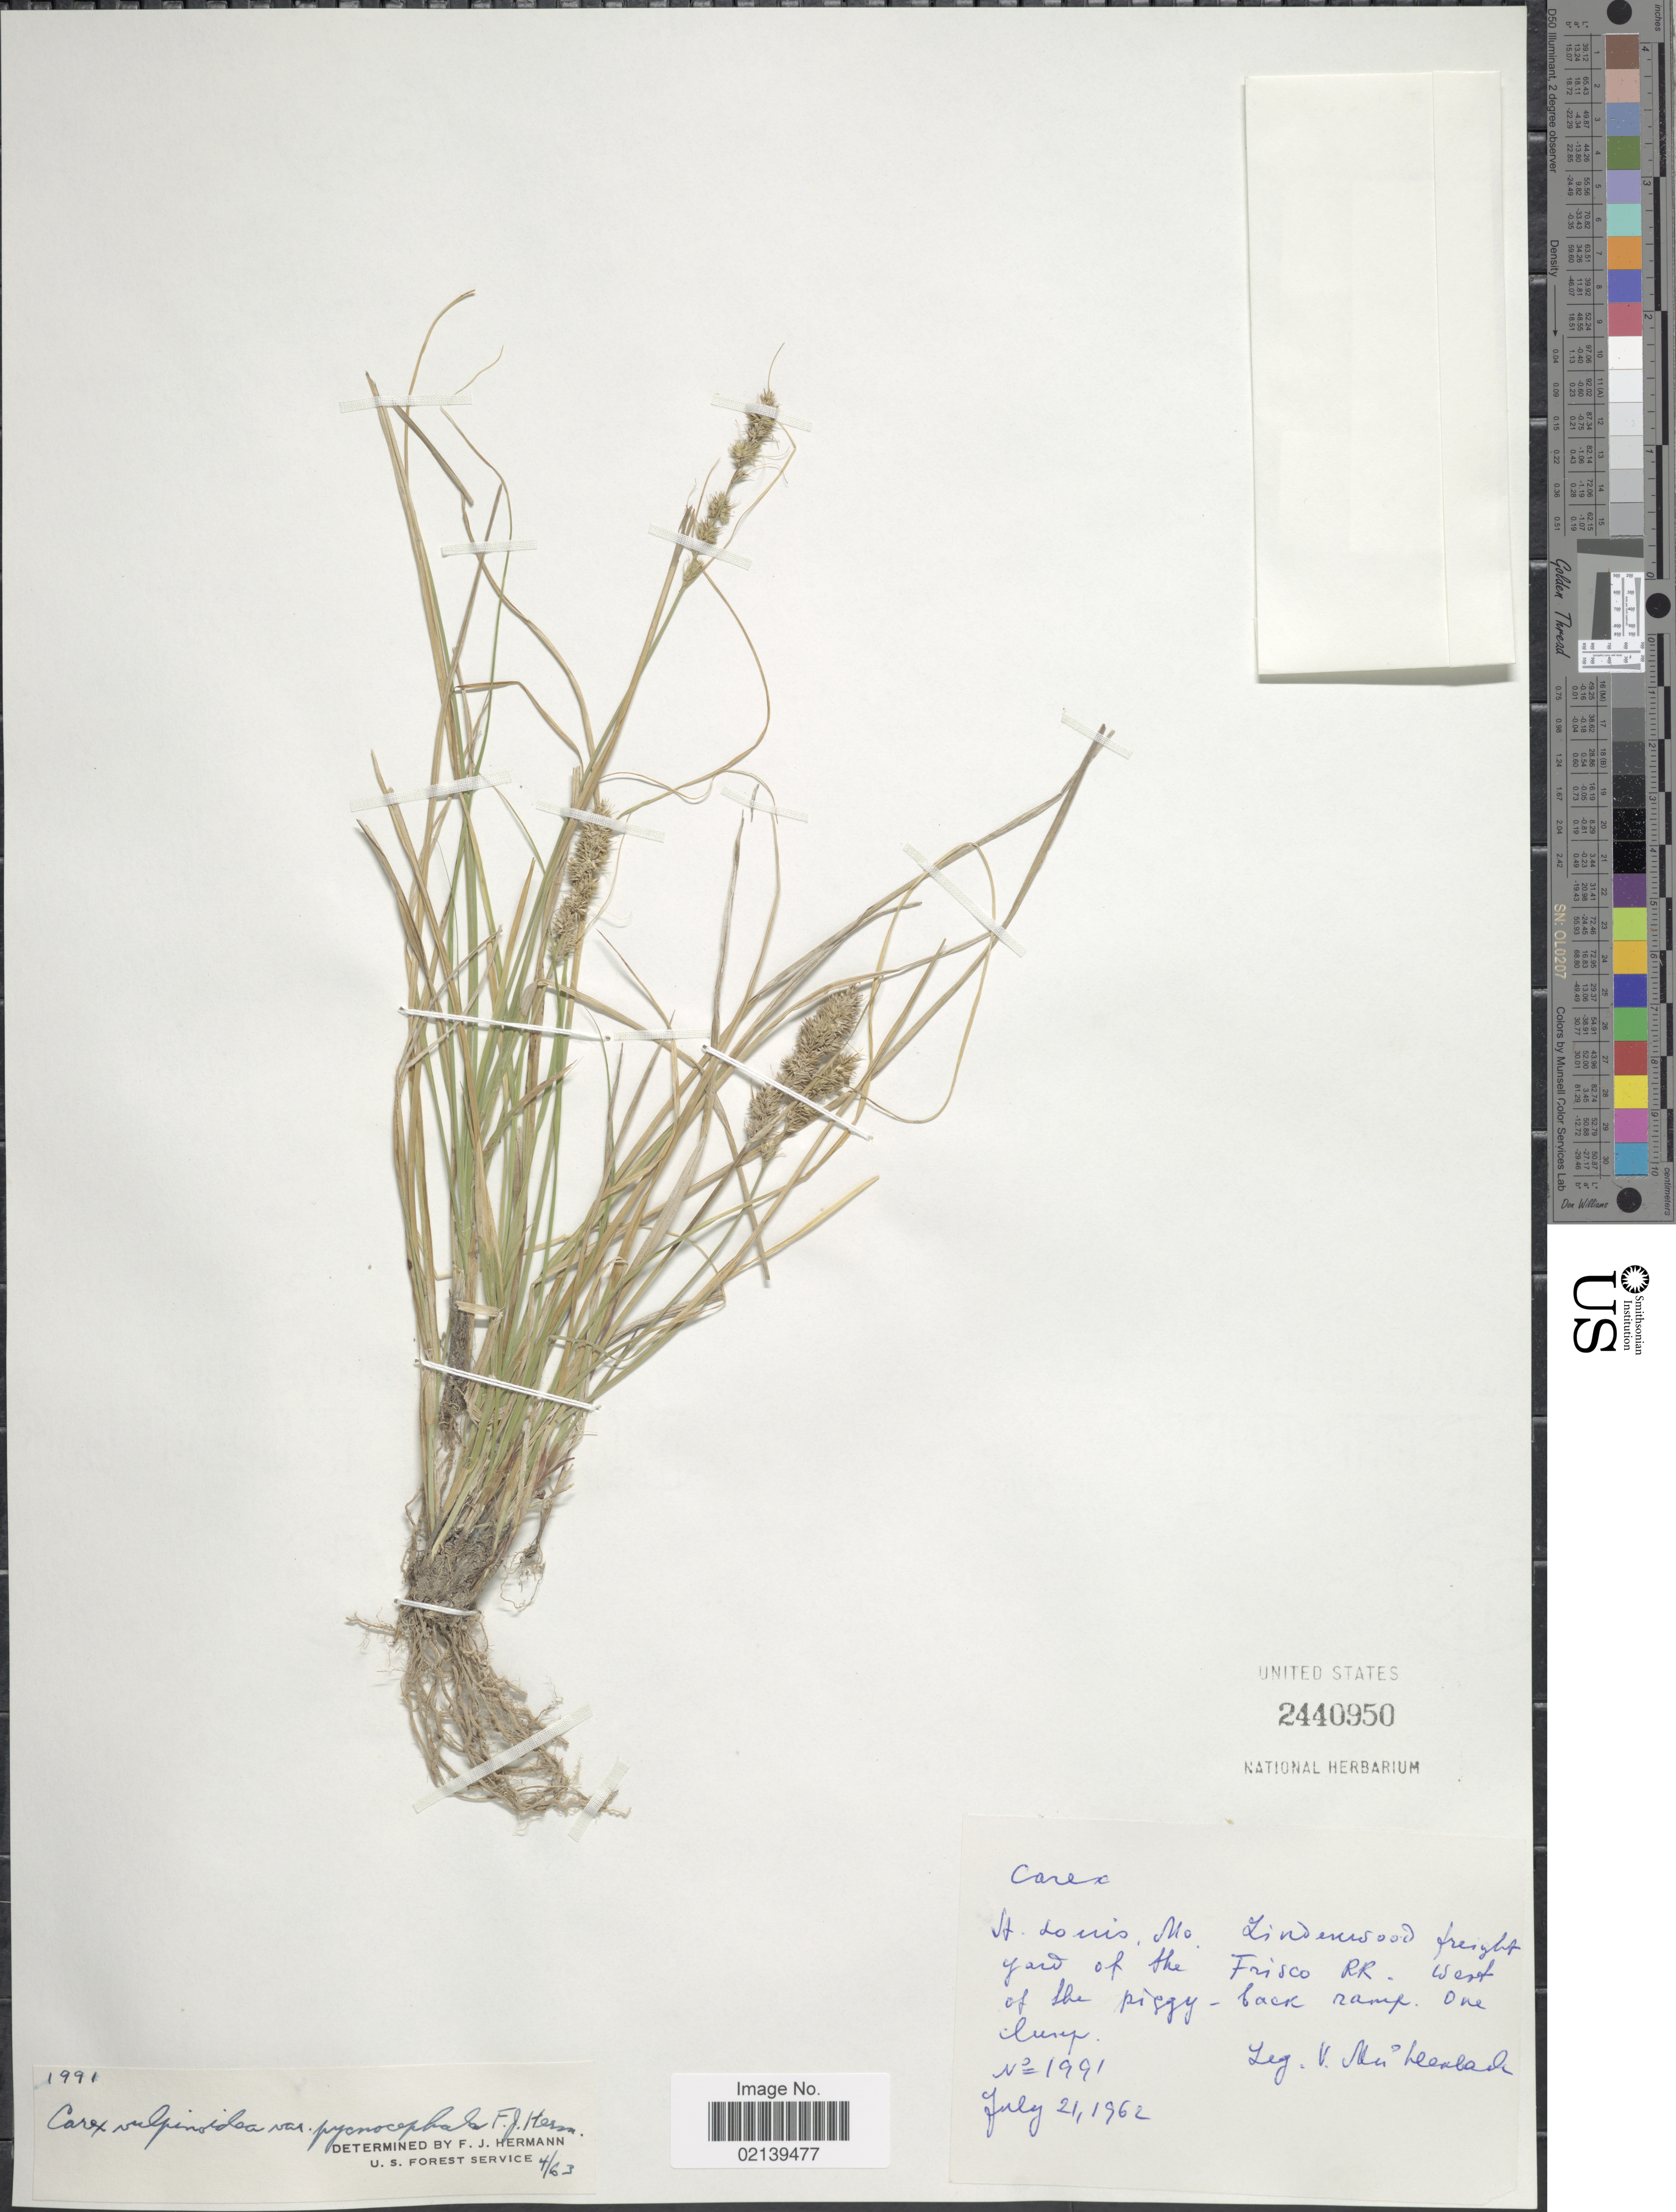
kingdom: Plantae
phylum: Tracheophyta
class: Liliopsida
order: Poales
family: Cyperaceae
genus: Carex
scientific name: Carex vulpinoidea Michx.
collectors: V. Leenbal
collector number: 1991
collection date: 1962-07-21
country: United States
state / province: Missouri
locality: St. Louis, Mo., Lindenwood freight yard of the Frisno RR., west of the piggy back camp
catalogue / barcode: US 2440950